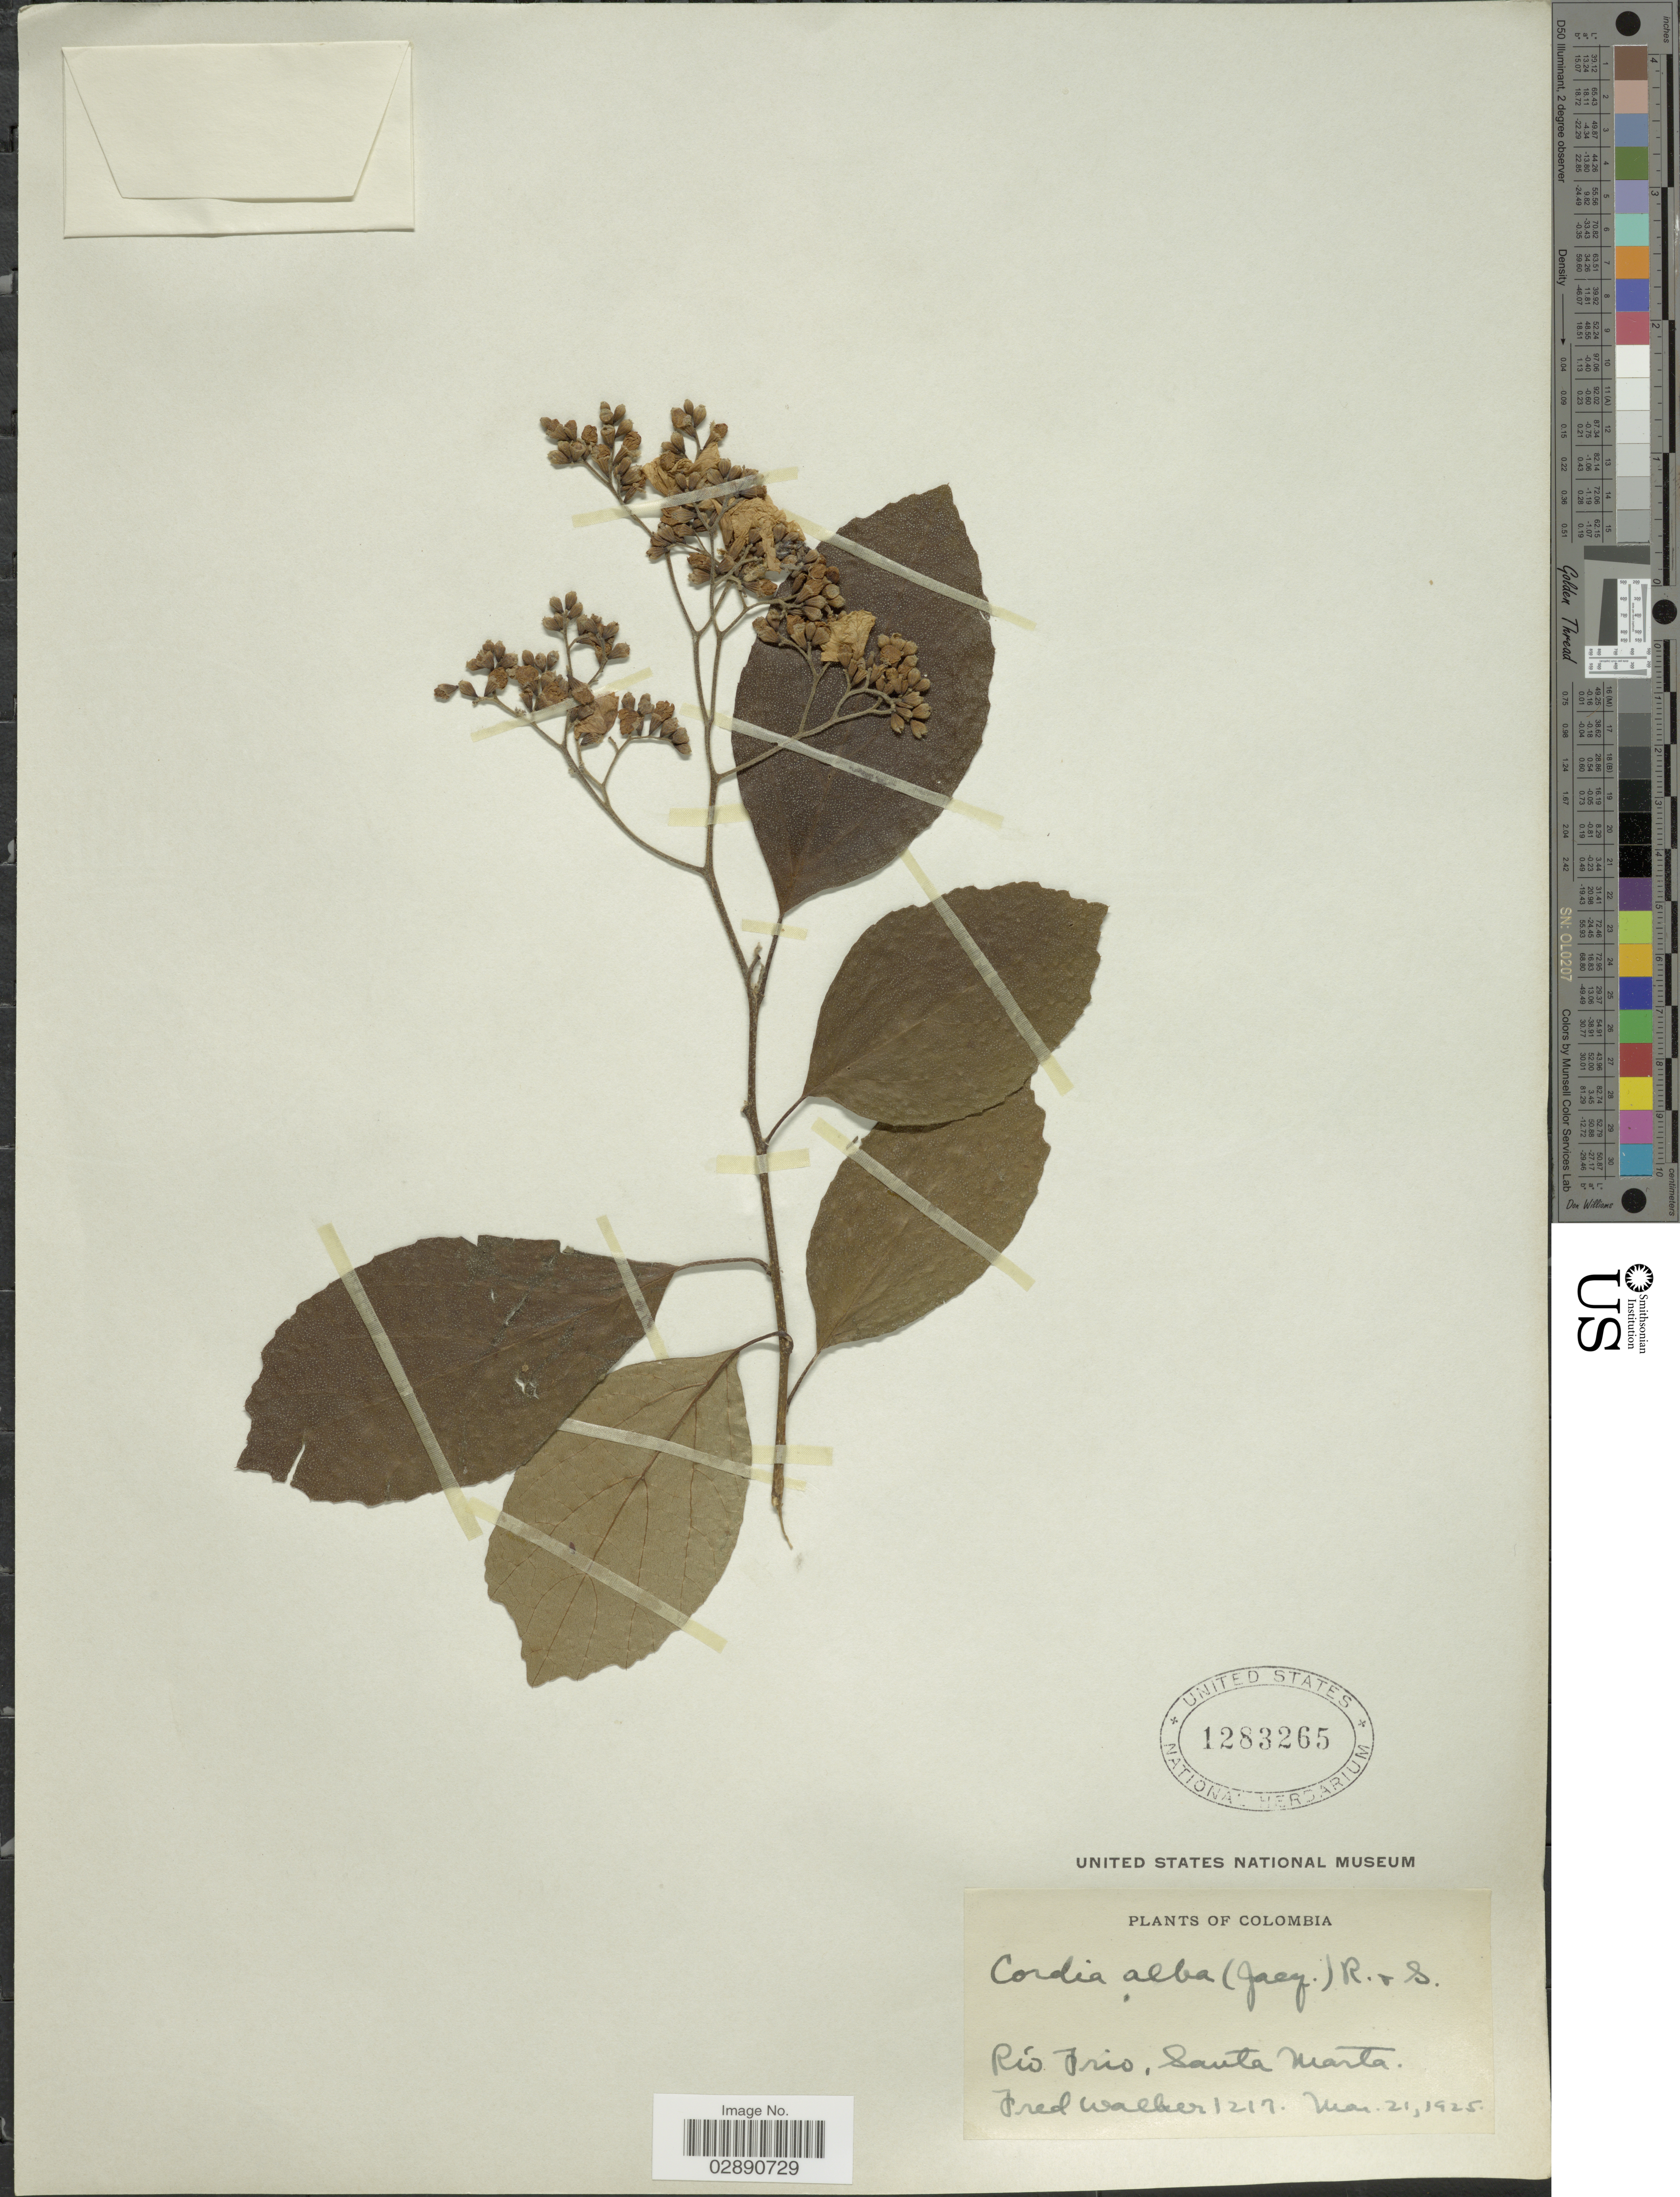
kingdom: Plantae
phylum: Tracheophyta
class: Magnoliopsida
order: Boraginales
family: Cordiaceae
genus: Cordia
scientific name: Cordia dentata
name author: Poir.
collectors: F. Walker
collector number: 1217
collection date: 1925-03-21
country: Colombia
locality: Río Frio, Santa Marta.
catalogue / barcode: US 1283265